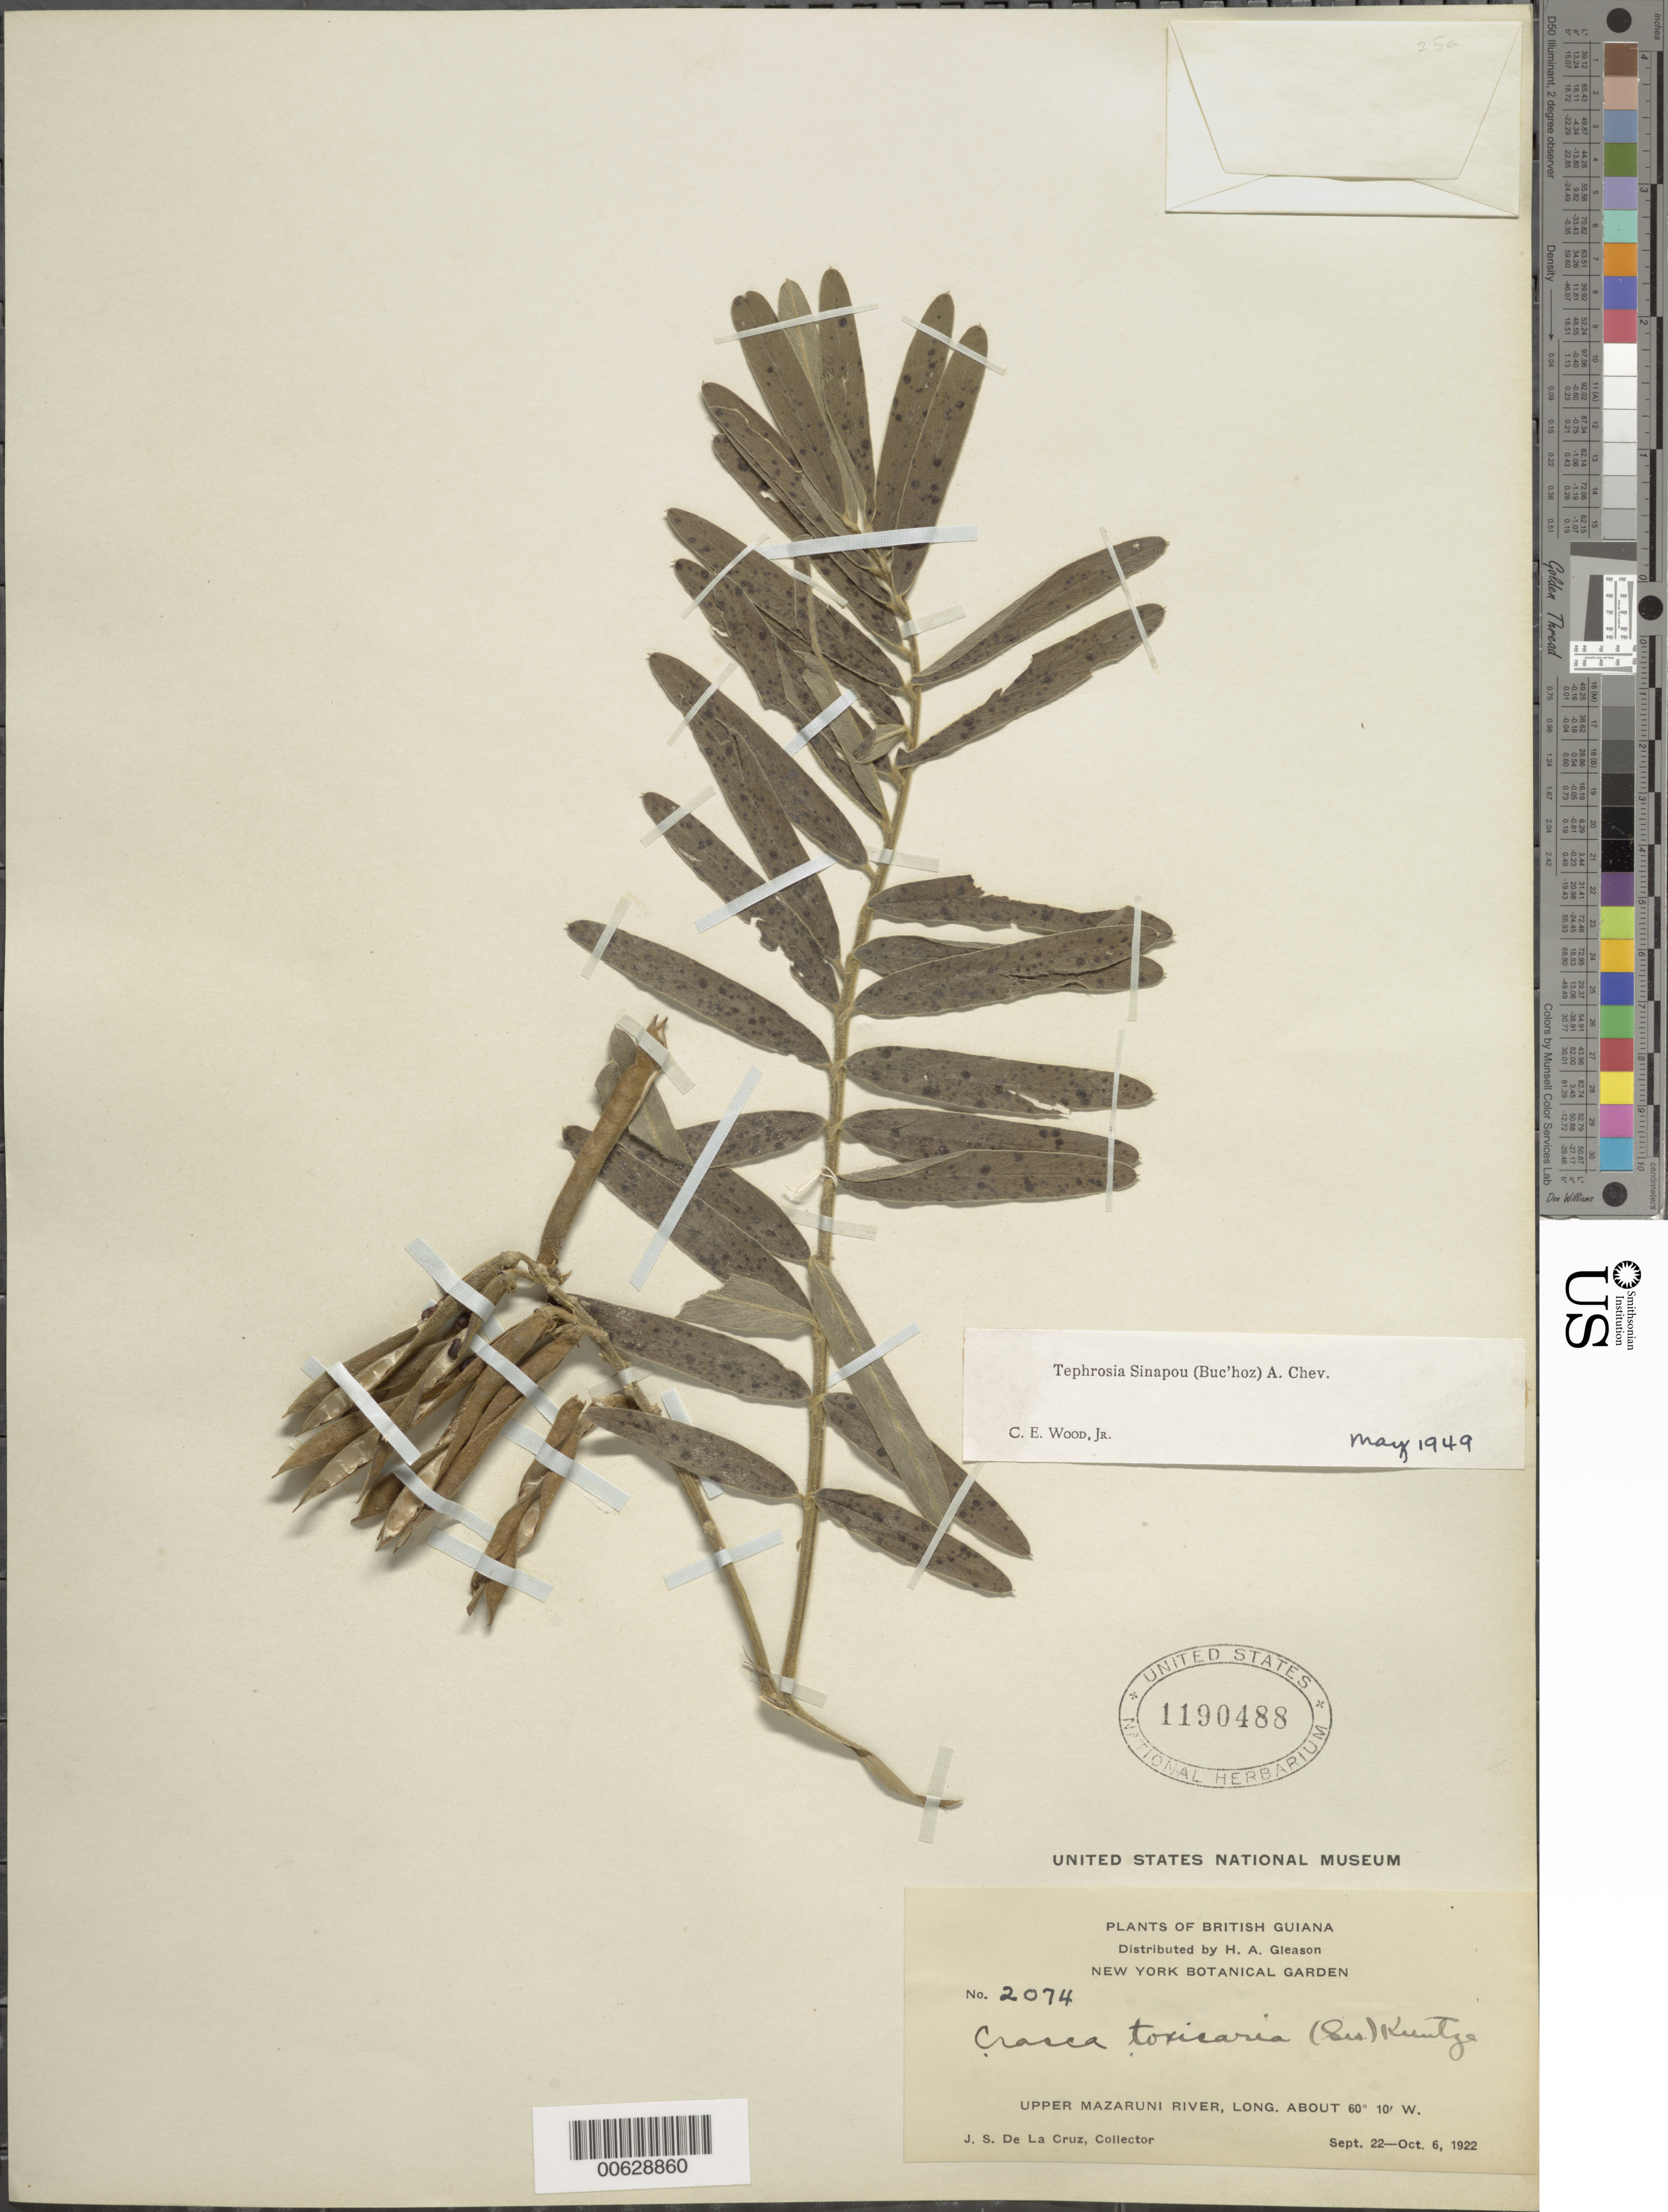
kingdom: Plantae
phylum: Tracheophyta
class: Magnoliopsida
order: Fabales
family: Fabaceae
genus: Tephrosia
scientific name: Tephrosia sinapou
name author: (Buc'hoz) A. Chev.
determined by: Wood, C. E., Jr.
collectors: J. S. de la Cruz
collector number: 2074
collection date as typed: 22-Sep-22 to 6-Oct-22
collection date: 1922-09-22/1922-10-06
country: Guyana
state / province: Cuyuni-Mazaruni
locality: Upper Mazaruni R.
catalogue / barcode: US 1190488